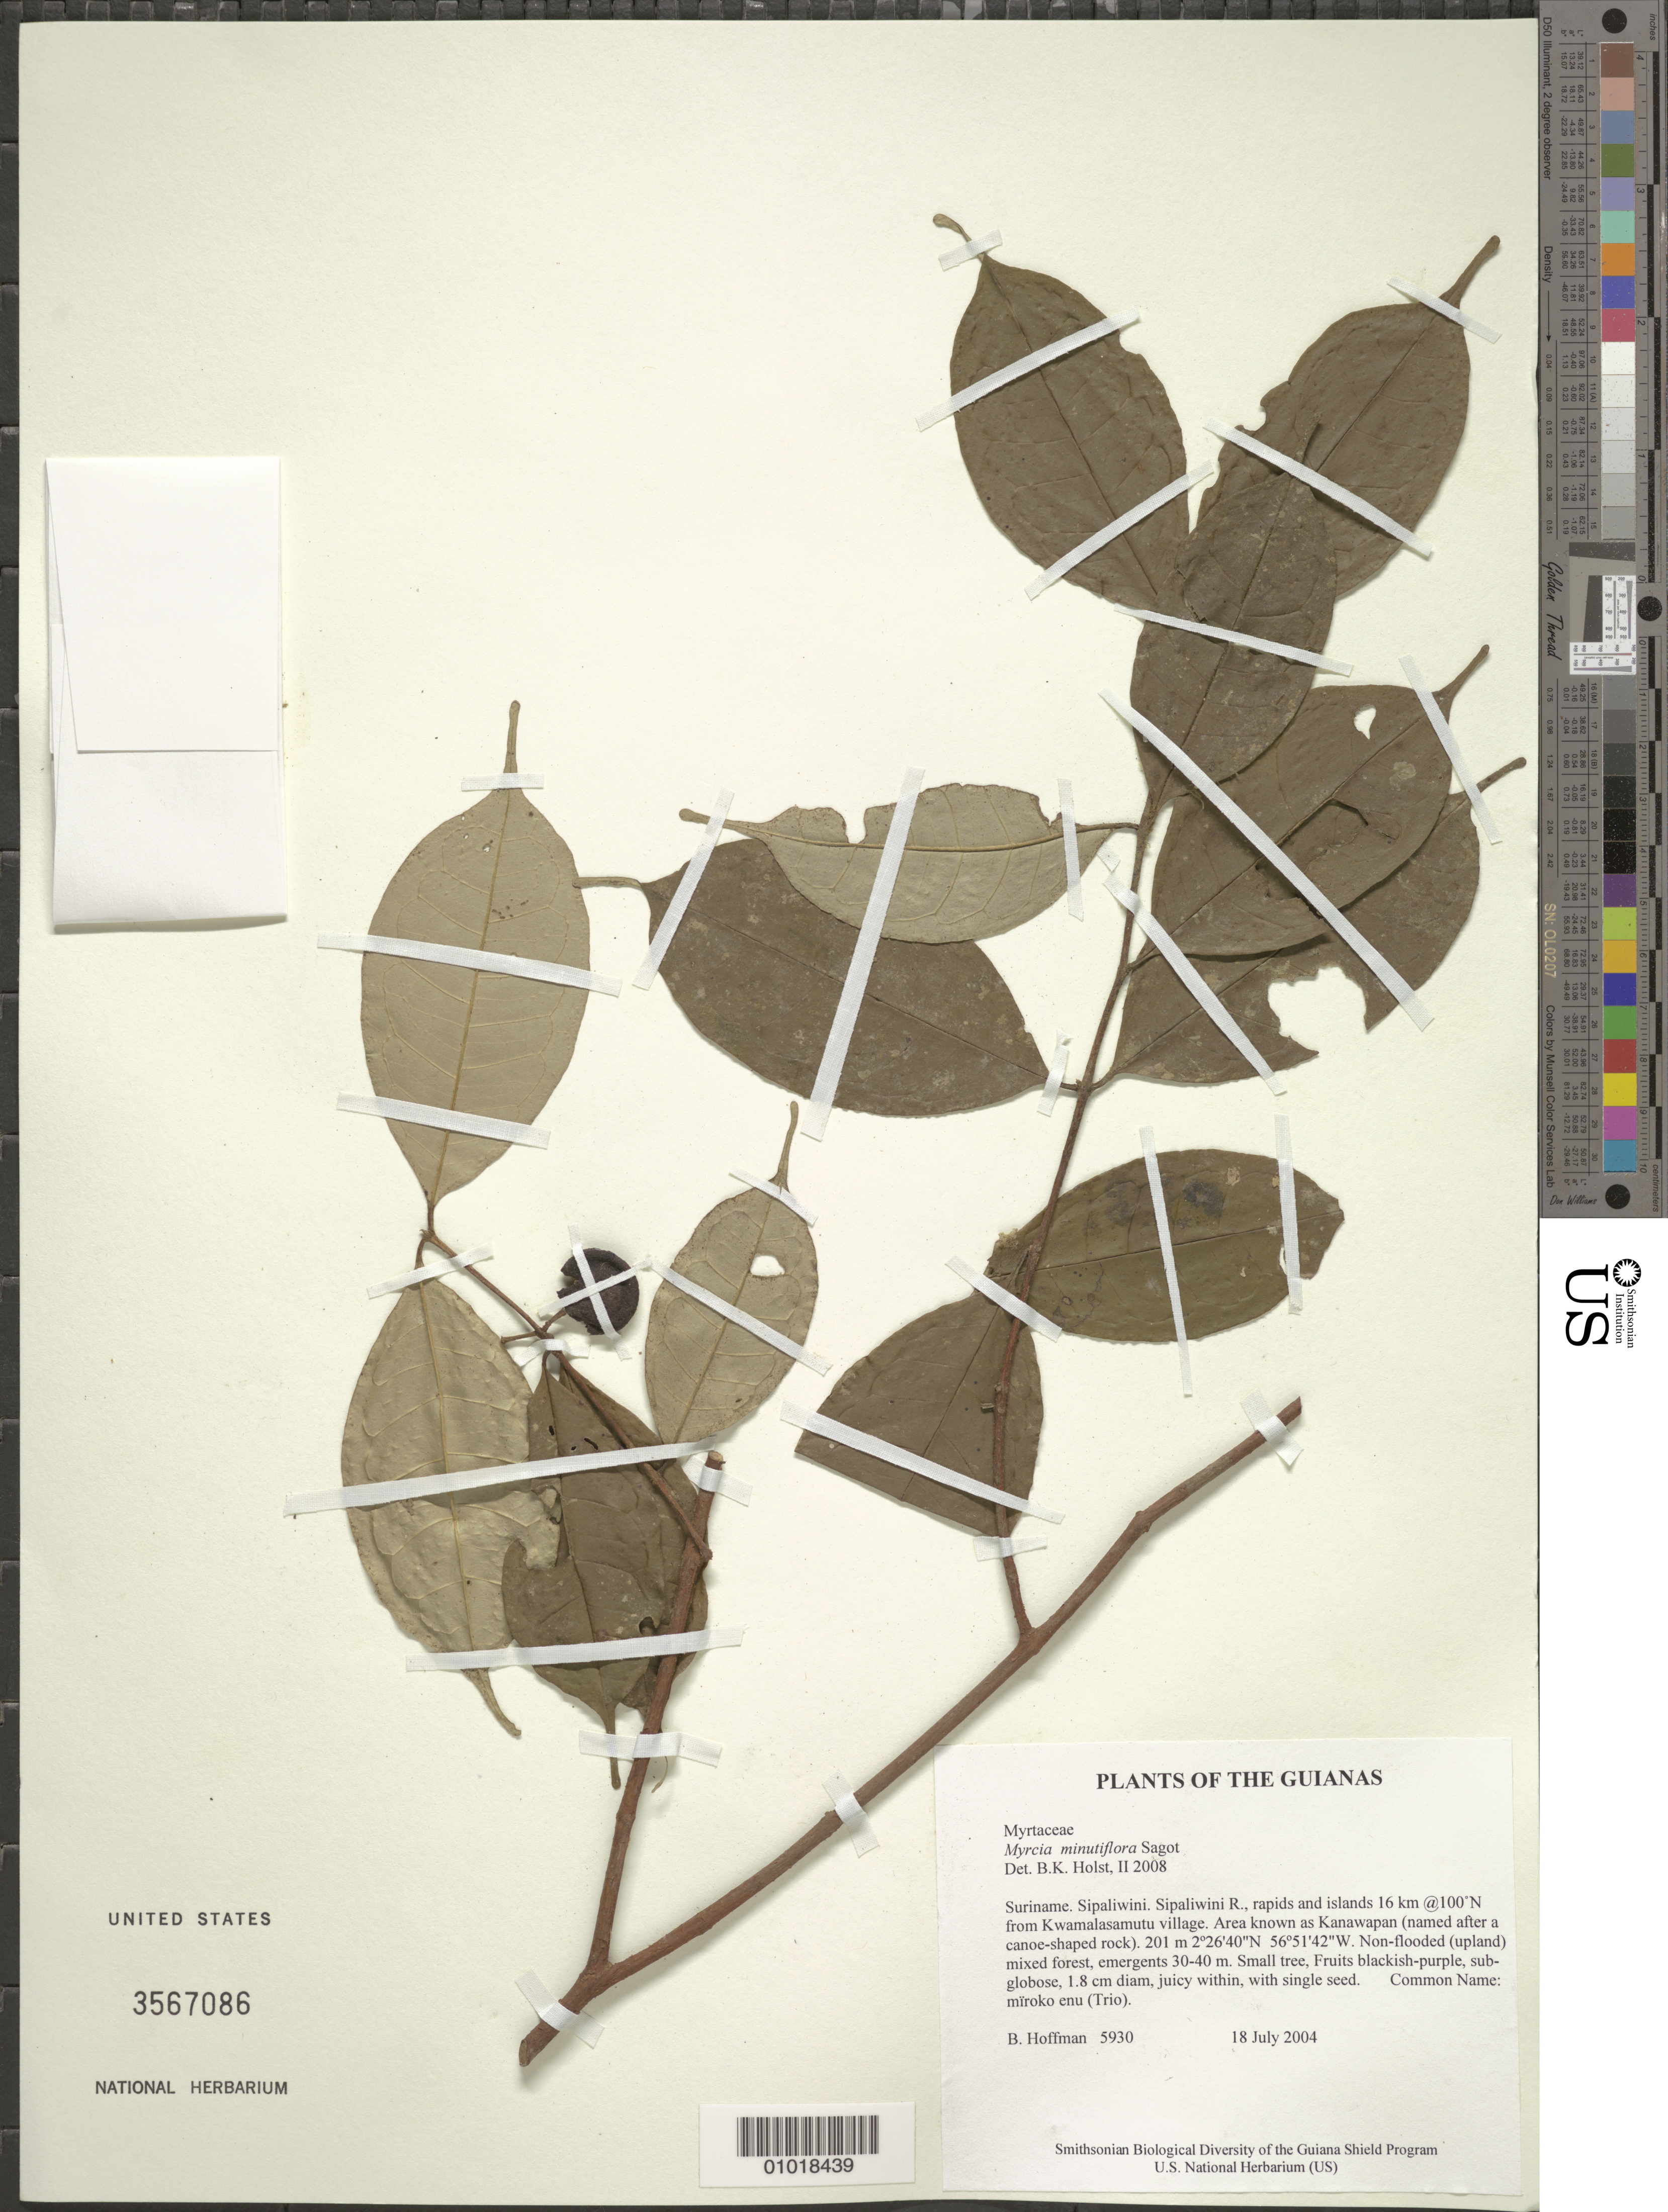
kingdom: Plantae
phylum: Tracheophyta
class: Magnoliopsida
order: Myrtales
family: Myrtaceae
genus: Myrcia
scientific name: Myrcia minutiflora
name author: Sagot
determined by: Holst, Bruce K.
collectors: B. Hoffman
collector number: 5930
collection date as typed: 18 July 2004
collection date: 2004-07-18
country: Suriname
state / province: Sipaliwini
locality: Sipaliwini R., rapids and islands 16 km @100°N from Kwamalasamutu village. Area known as Kanawapan (named after a canoe-shaped rock)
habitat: Non-flooded (upland) mixed forest, emergents 30-40 m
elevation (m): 201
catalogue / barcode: US 3567086